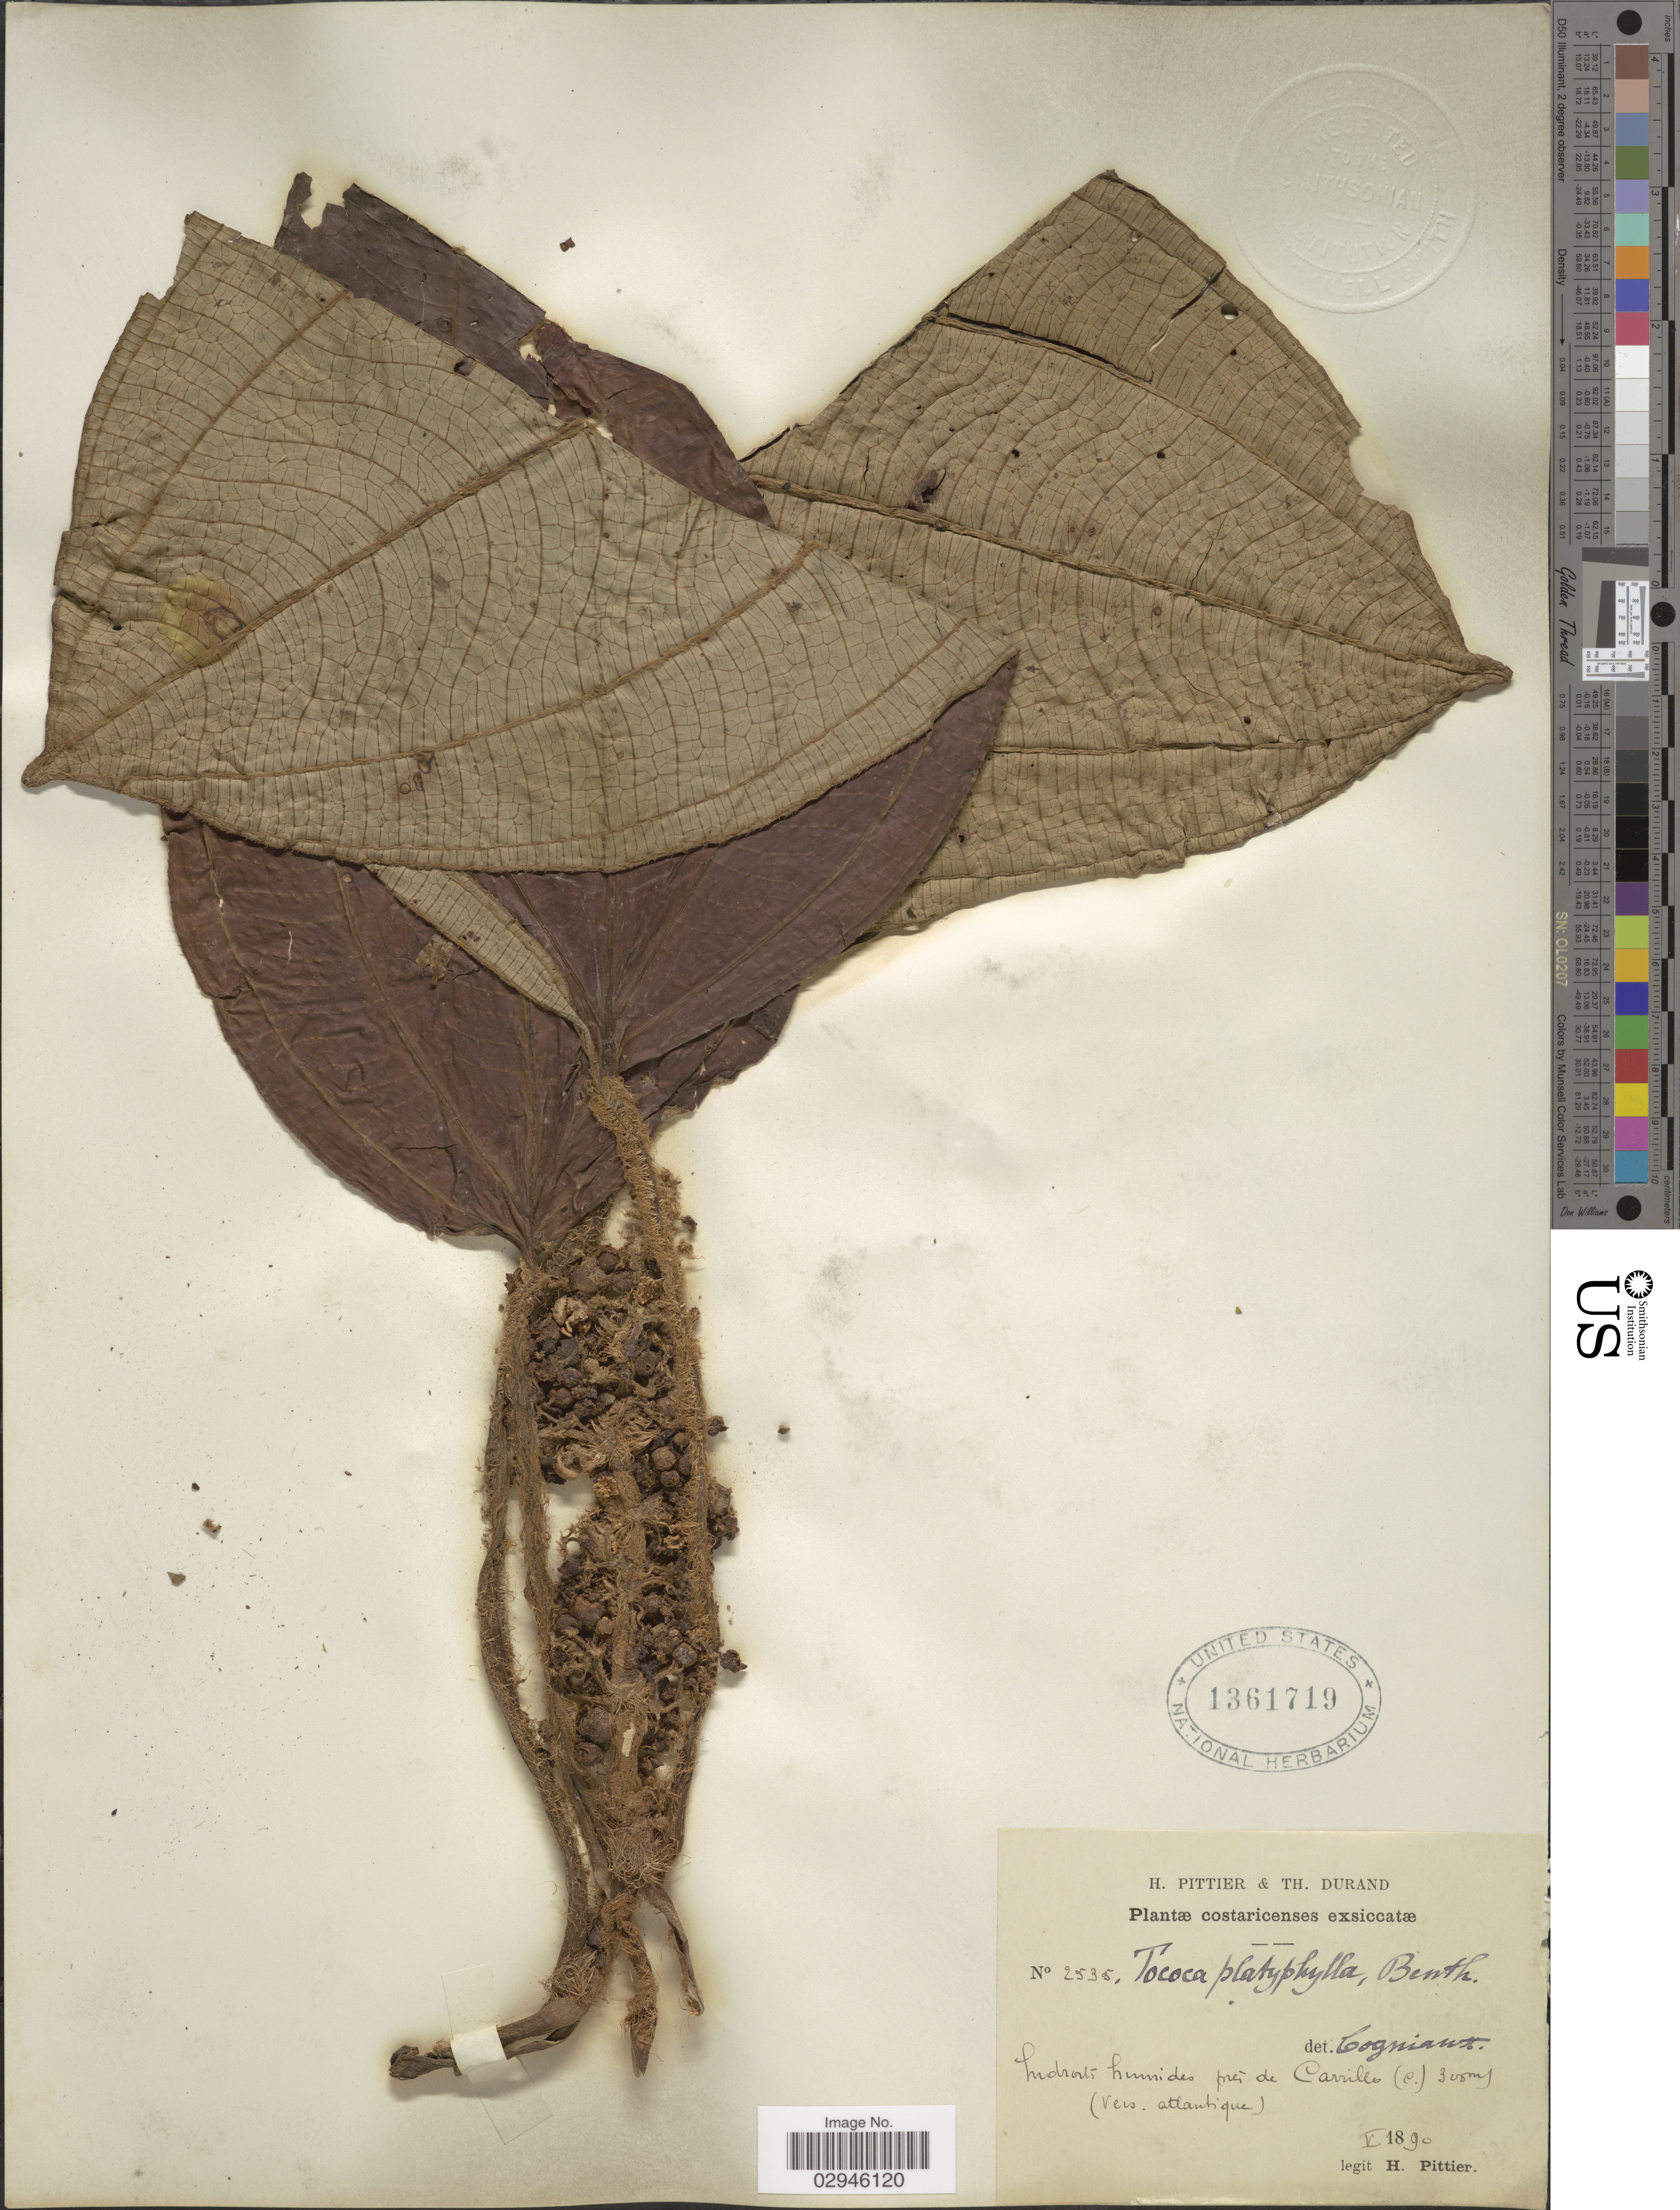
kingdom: Plantae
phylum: Tracheophyta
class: Magnoliopsida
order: Myrtales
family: Melastomataceae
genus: Tococa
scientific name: Tococa platyphylla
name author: Benth.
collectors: H. F. Pittier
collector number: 2535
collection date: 1890-05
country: Costa Rica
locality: Endroits humides près de Carrillo (vers. atlantique)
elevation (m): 300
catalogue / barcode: US 1361719